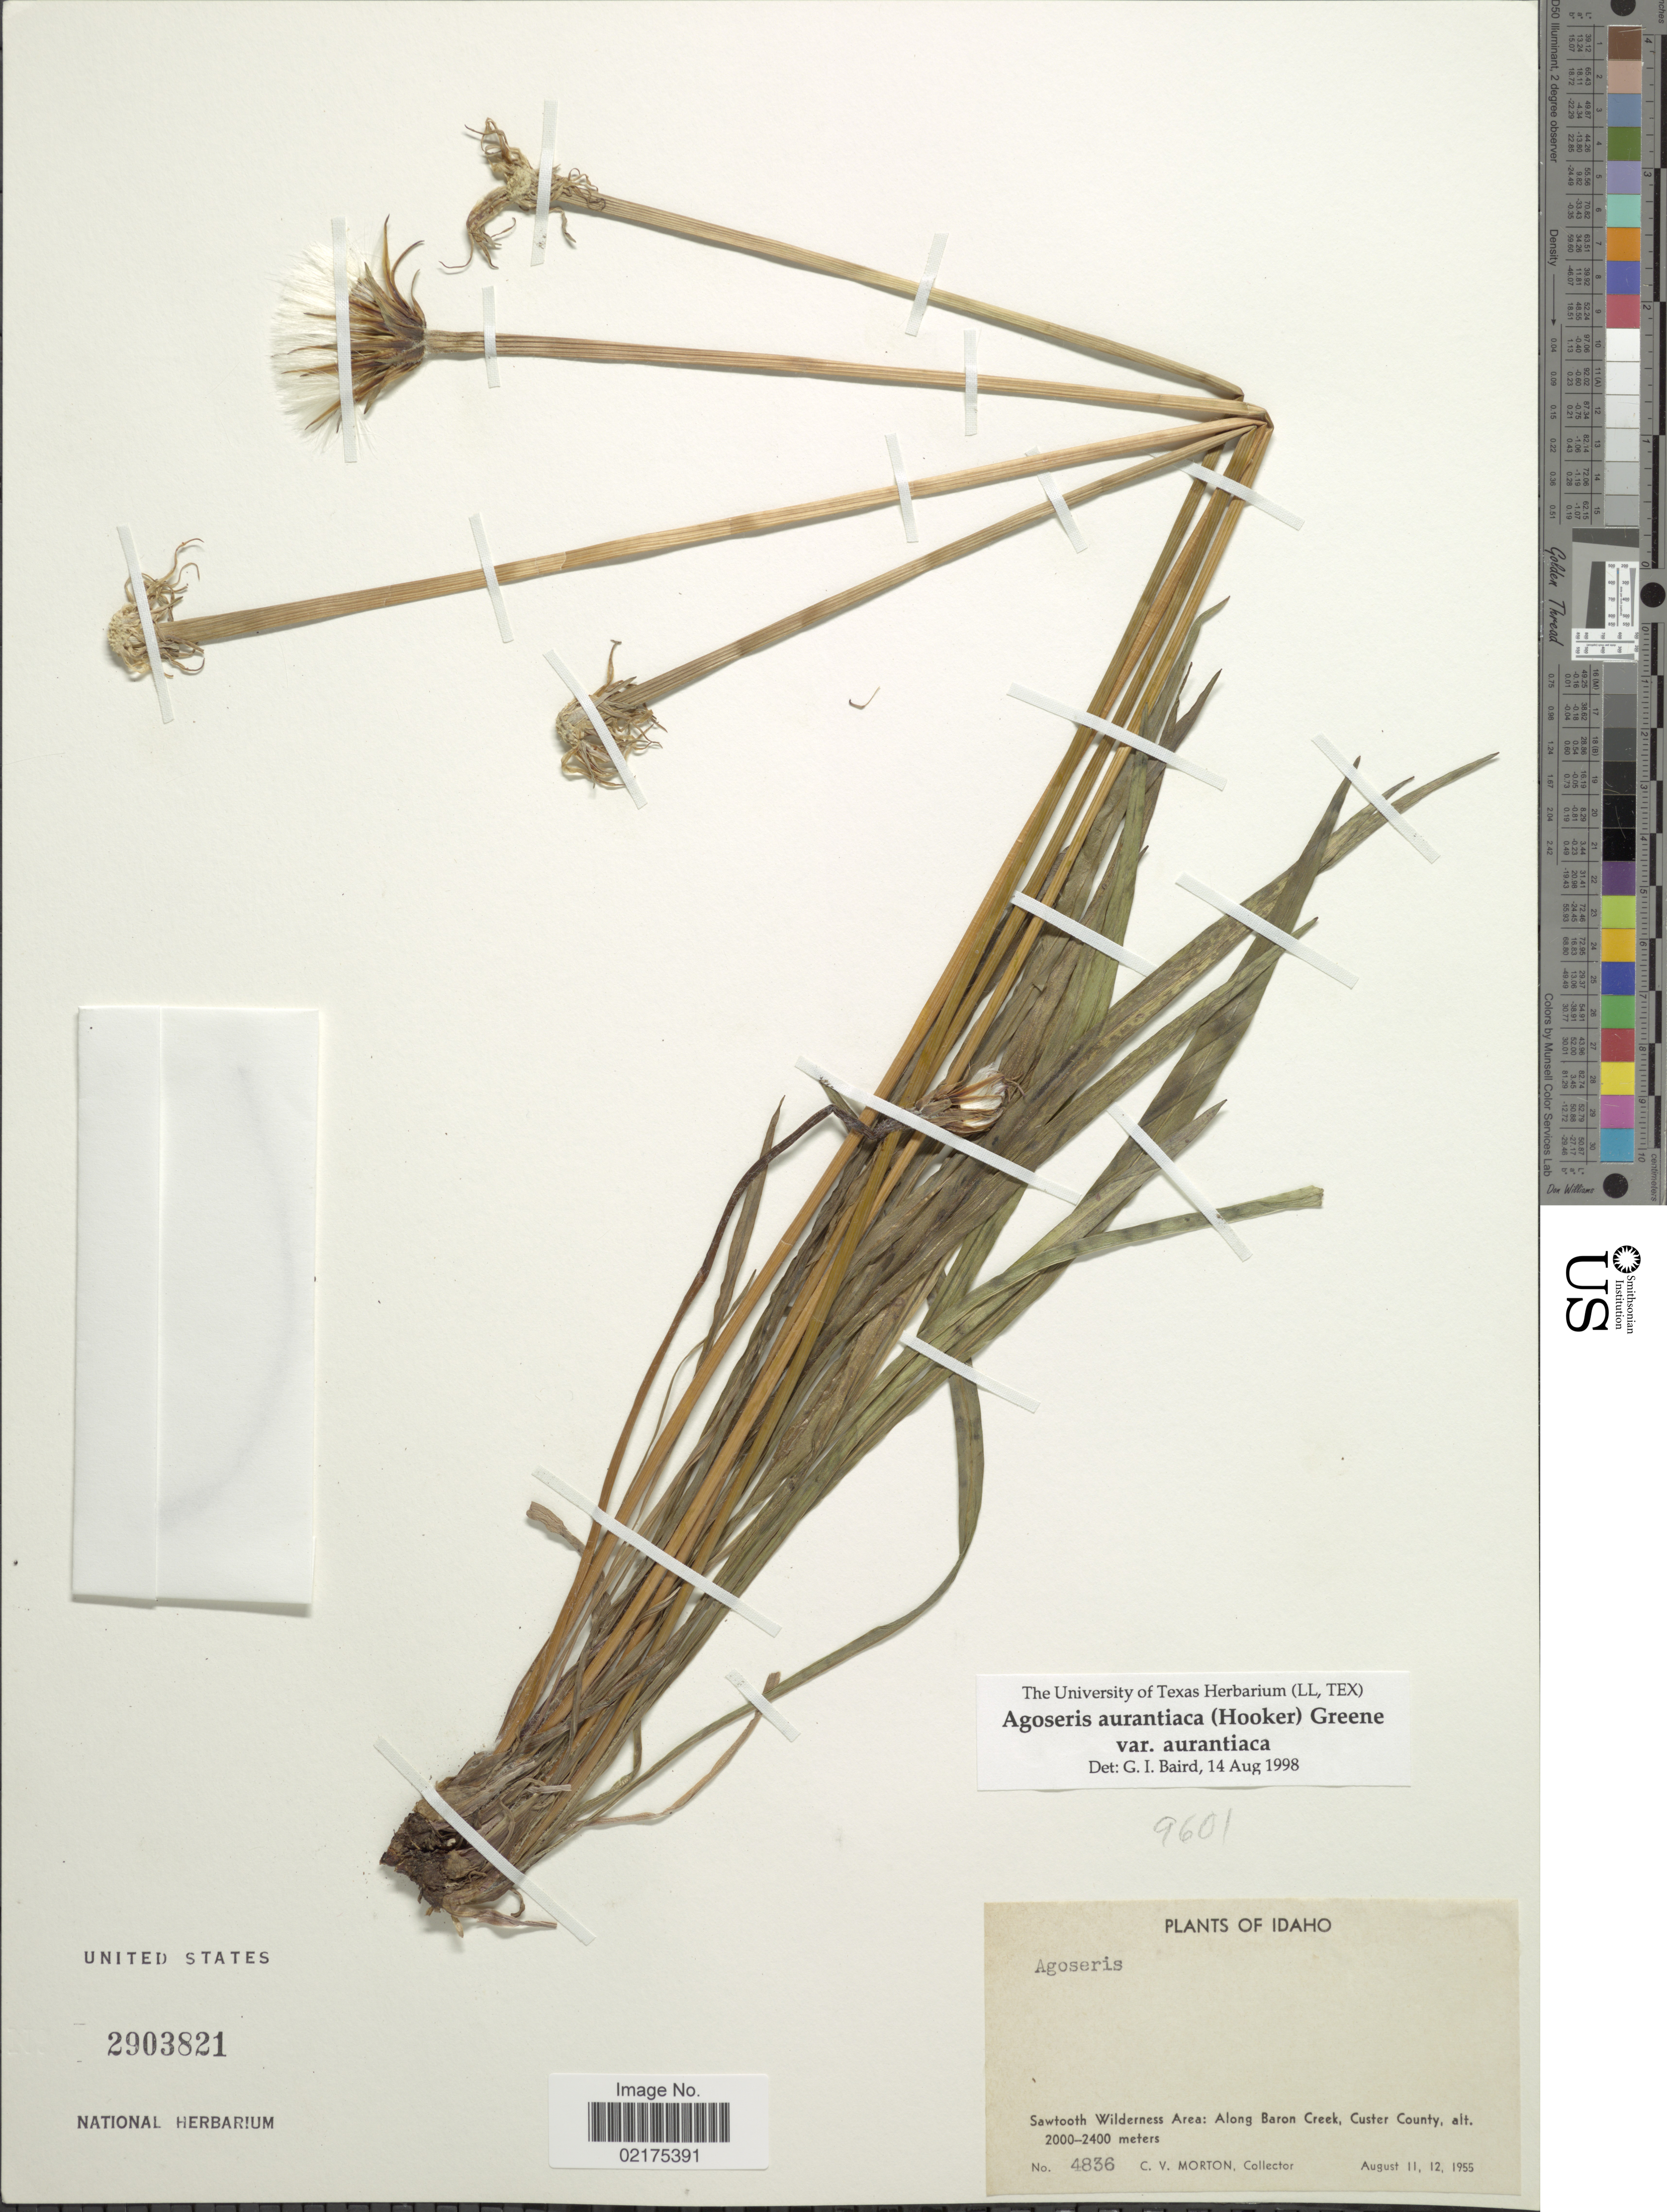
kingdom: Plantae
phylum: Tracheophyta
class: Magnoliopsida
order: Asterales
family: Asteraceae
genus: Agoseris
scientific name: Agoseris aurantiaca var. aurantiaca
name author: (Hook.) Greene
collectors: C. V. Morton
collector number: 4836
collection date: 1955-08-11/1955-08-12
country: United States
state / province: Idaho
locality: Sawtooth Wilderness Area: Along Baron Creek, Custer County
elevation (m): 2000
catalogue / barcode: US 2903821